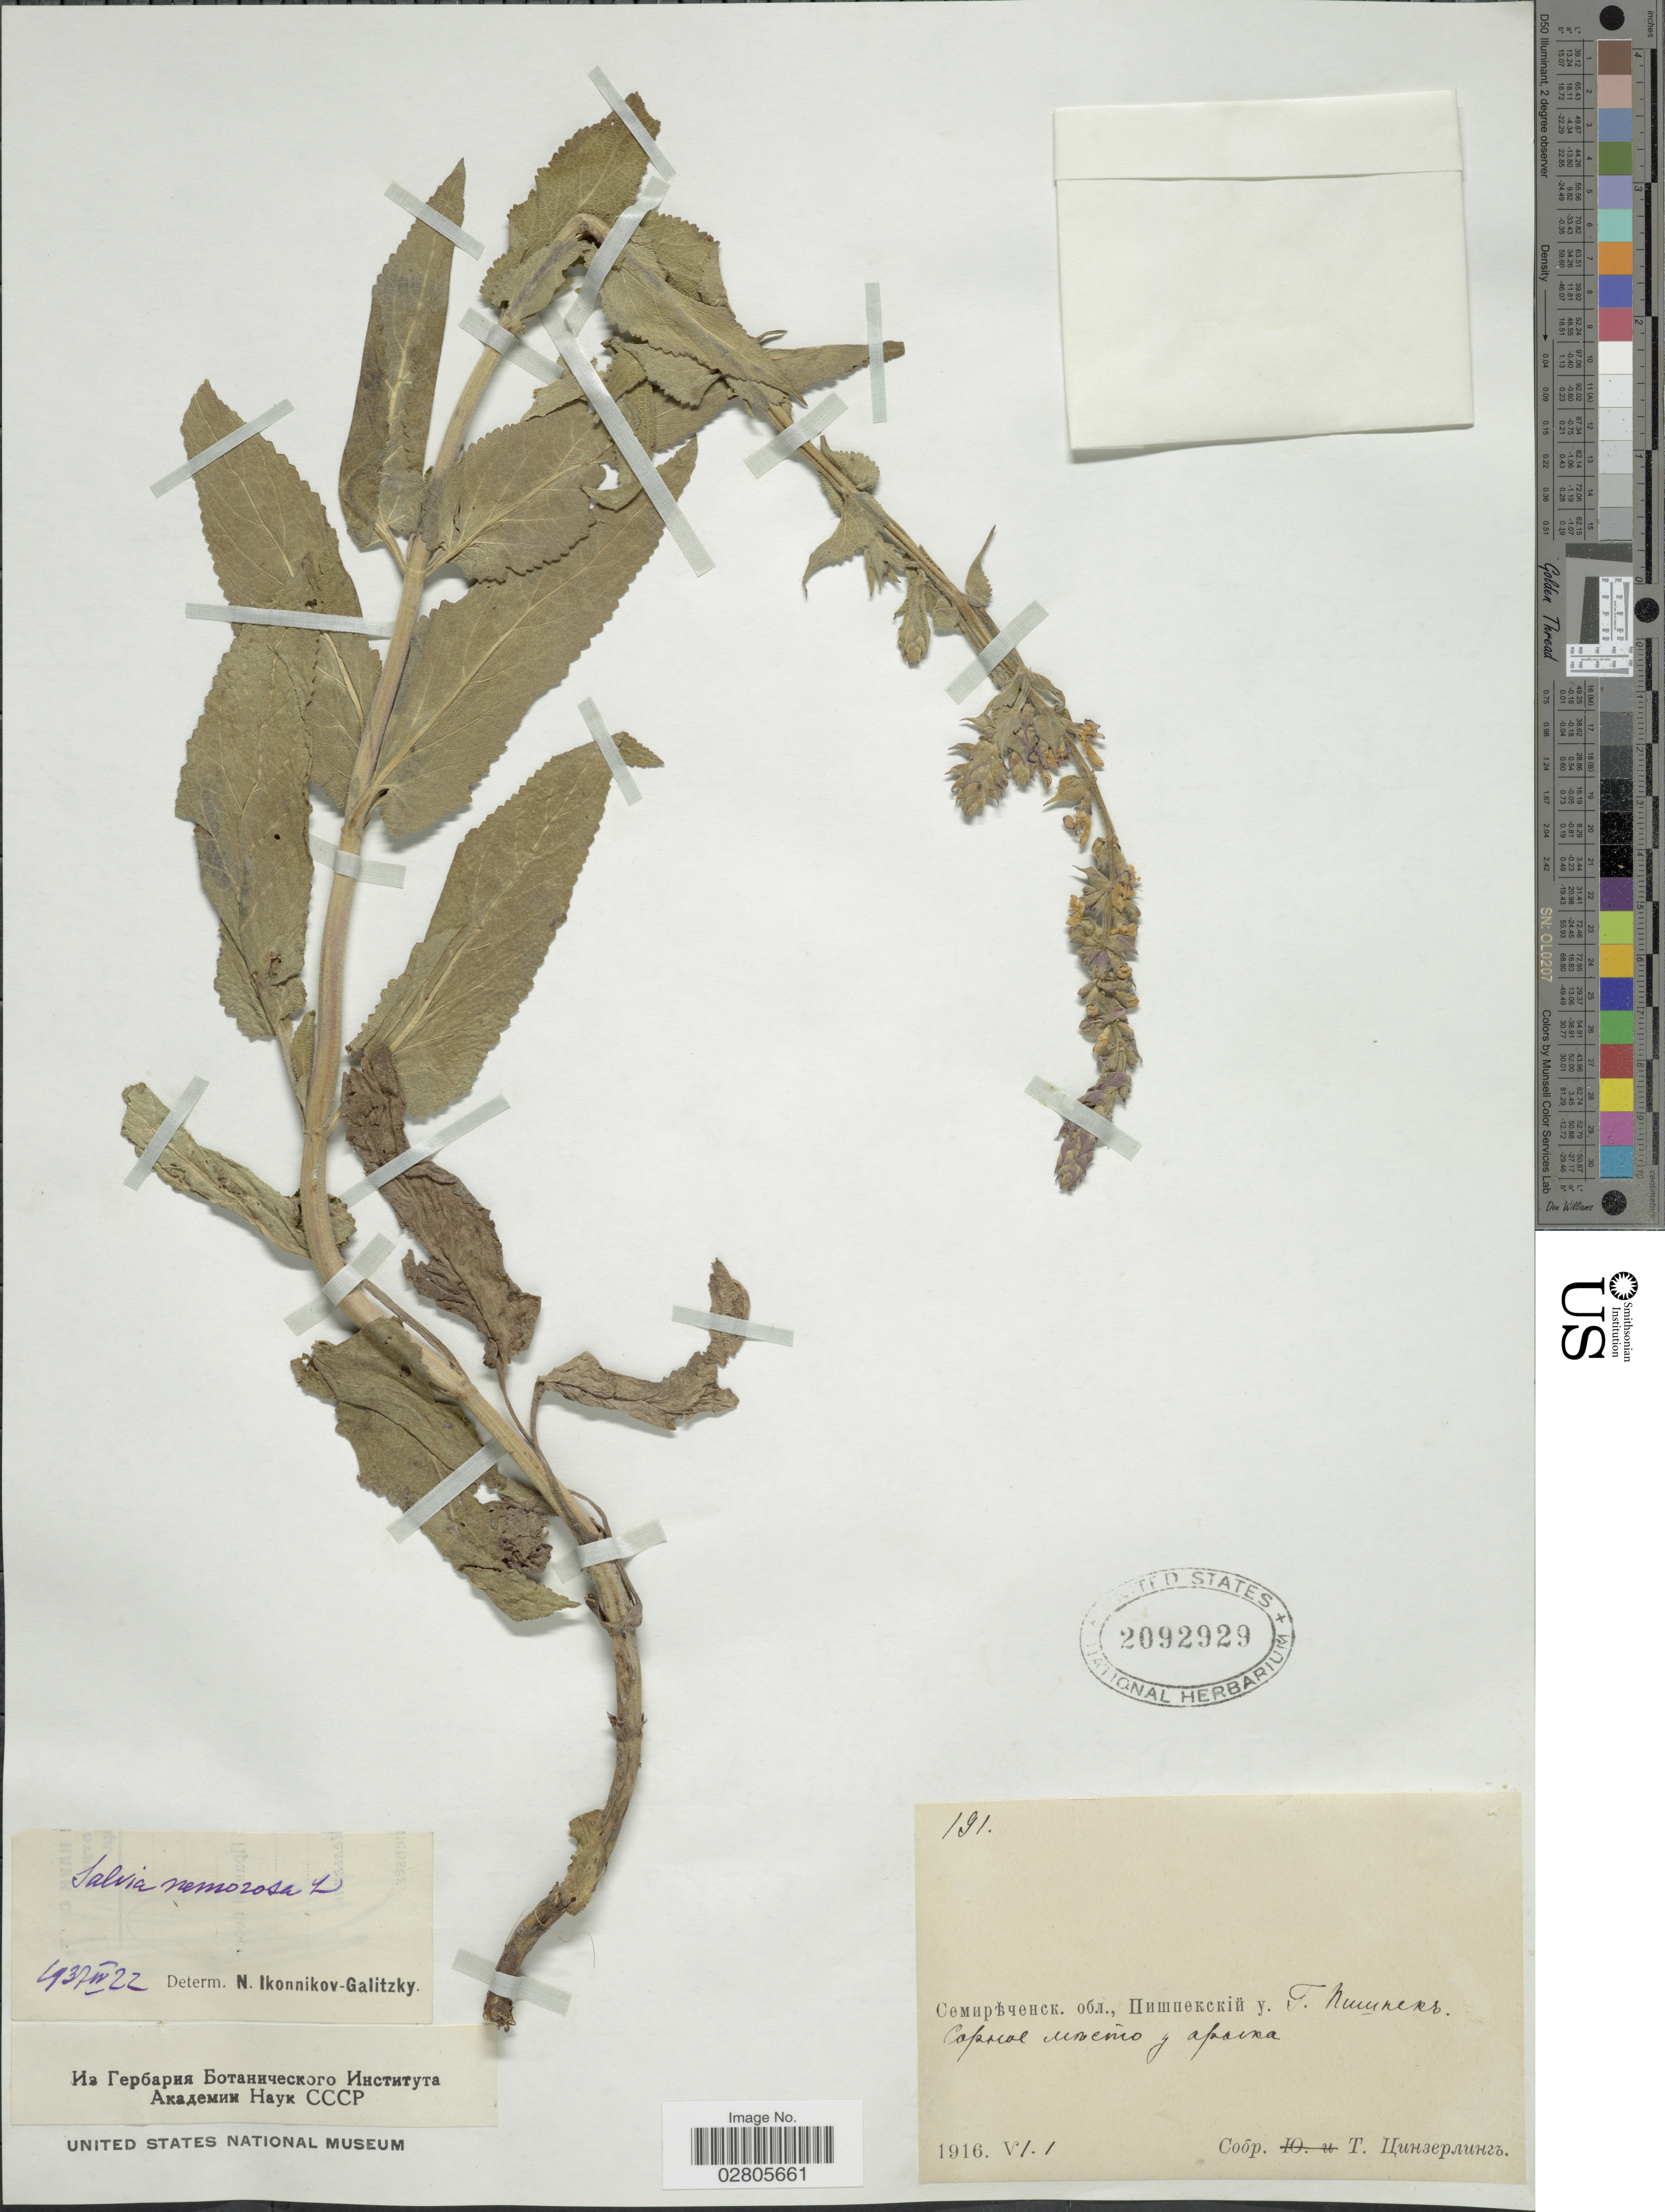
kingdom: Plantae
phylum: Tracheophyta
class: Magnoliopsida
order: Lamiales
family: Lamiaceae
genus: Salvia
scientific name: Salvia nemorosa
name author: L.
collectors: T. Tsinzerling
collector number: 191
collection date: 1916-06-01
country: Kyrgyzstan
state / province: Bishkek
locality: Pishpek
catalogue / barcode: US 2092929